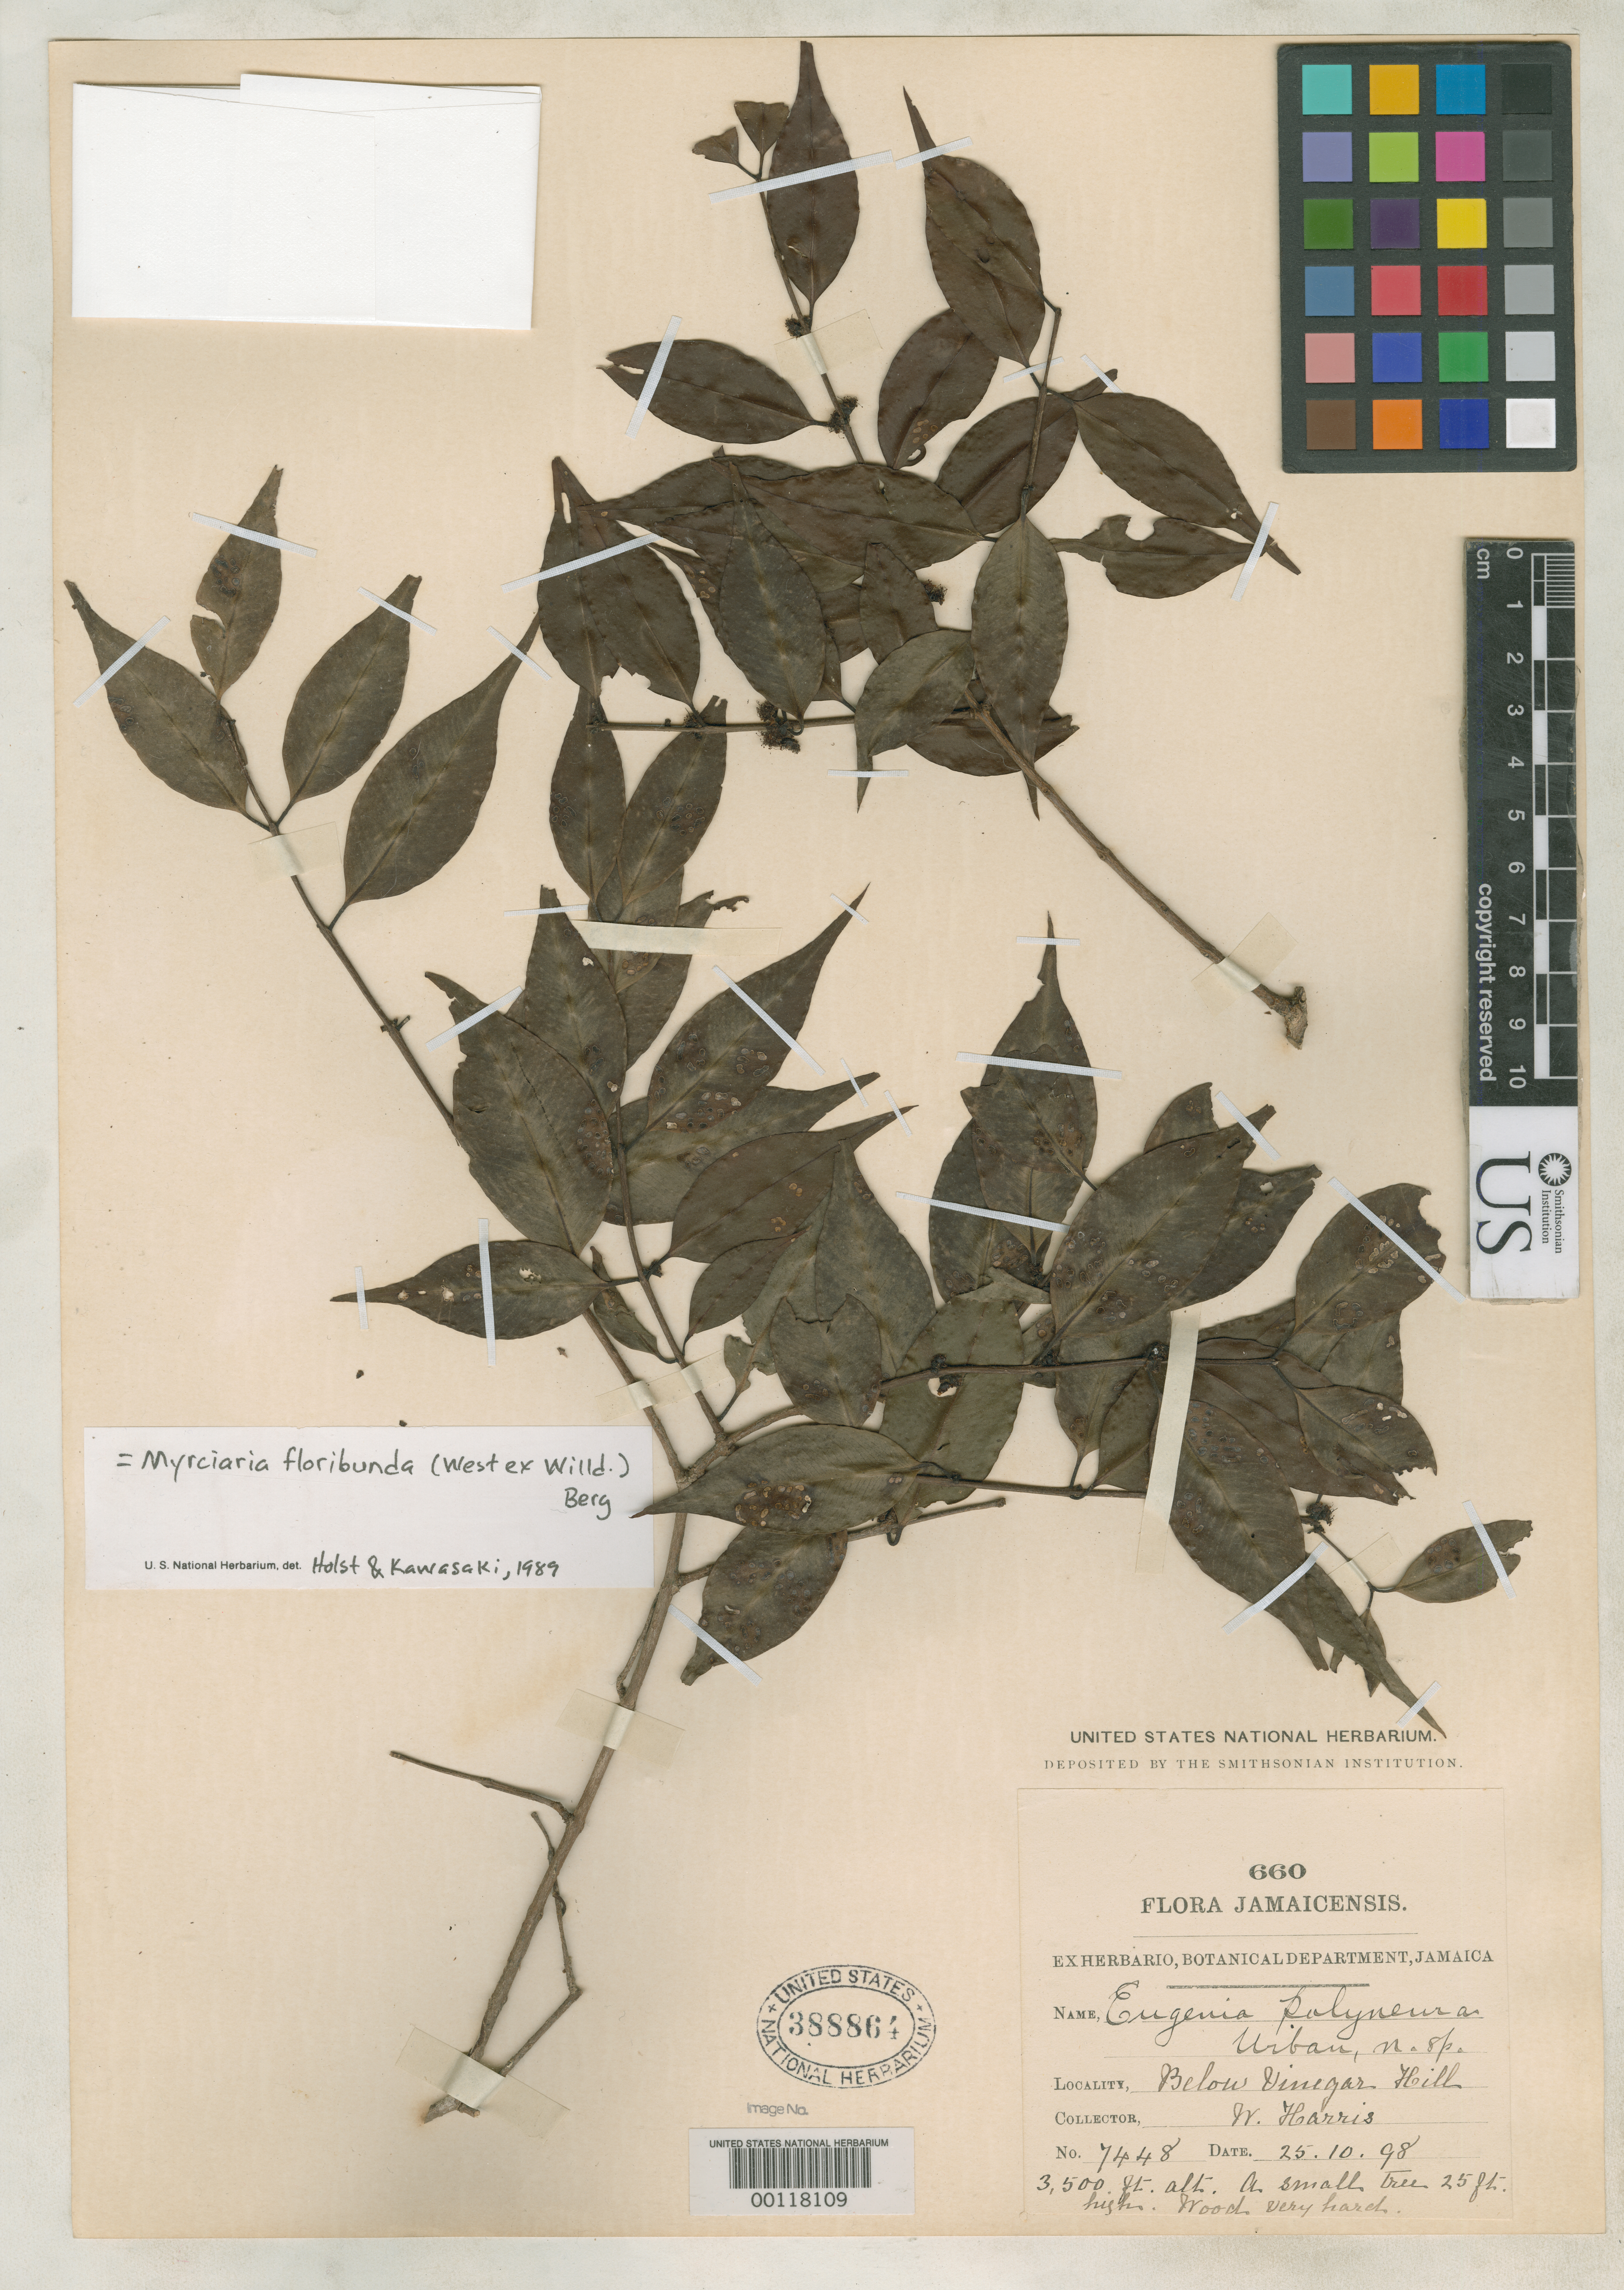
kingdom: Plantae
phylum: Tracheophyta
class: Magnoliopsida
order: Myrtales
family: Myrtaceae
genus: Eugenia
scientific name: Eugenia polyneura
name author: Urb.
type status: Isotype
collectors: W. H. Harris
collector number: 7448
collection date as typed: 25 Oct 1898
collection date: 1898-10-25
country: Jamaica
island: Greater Antilles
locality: Vinegar Hill.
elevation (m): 1160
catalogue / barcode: US 388864